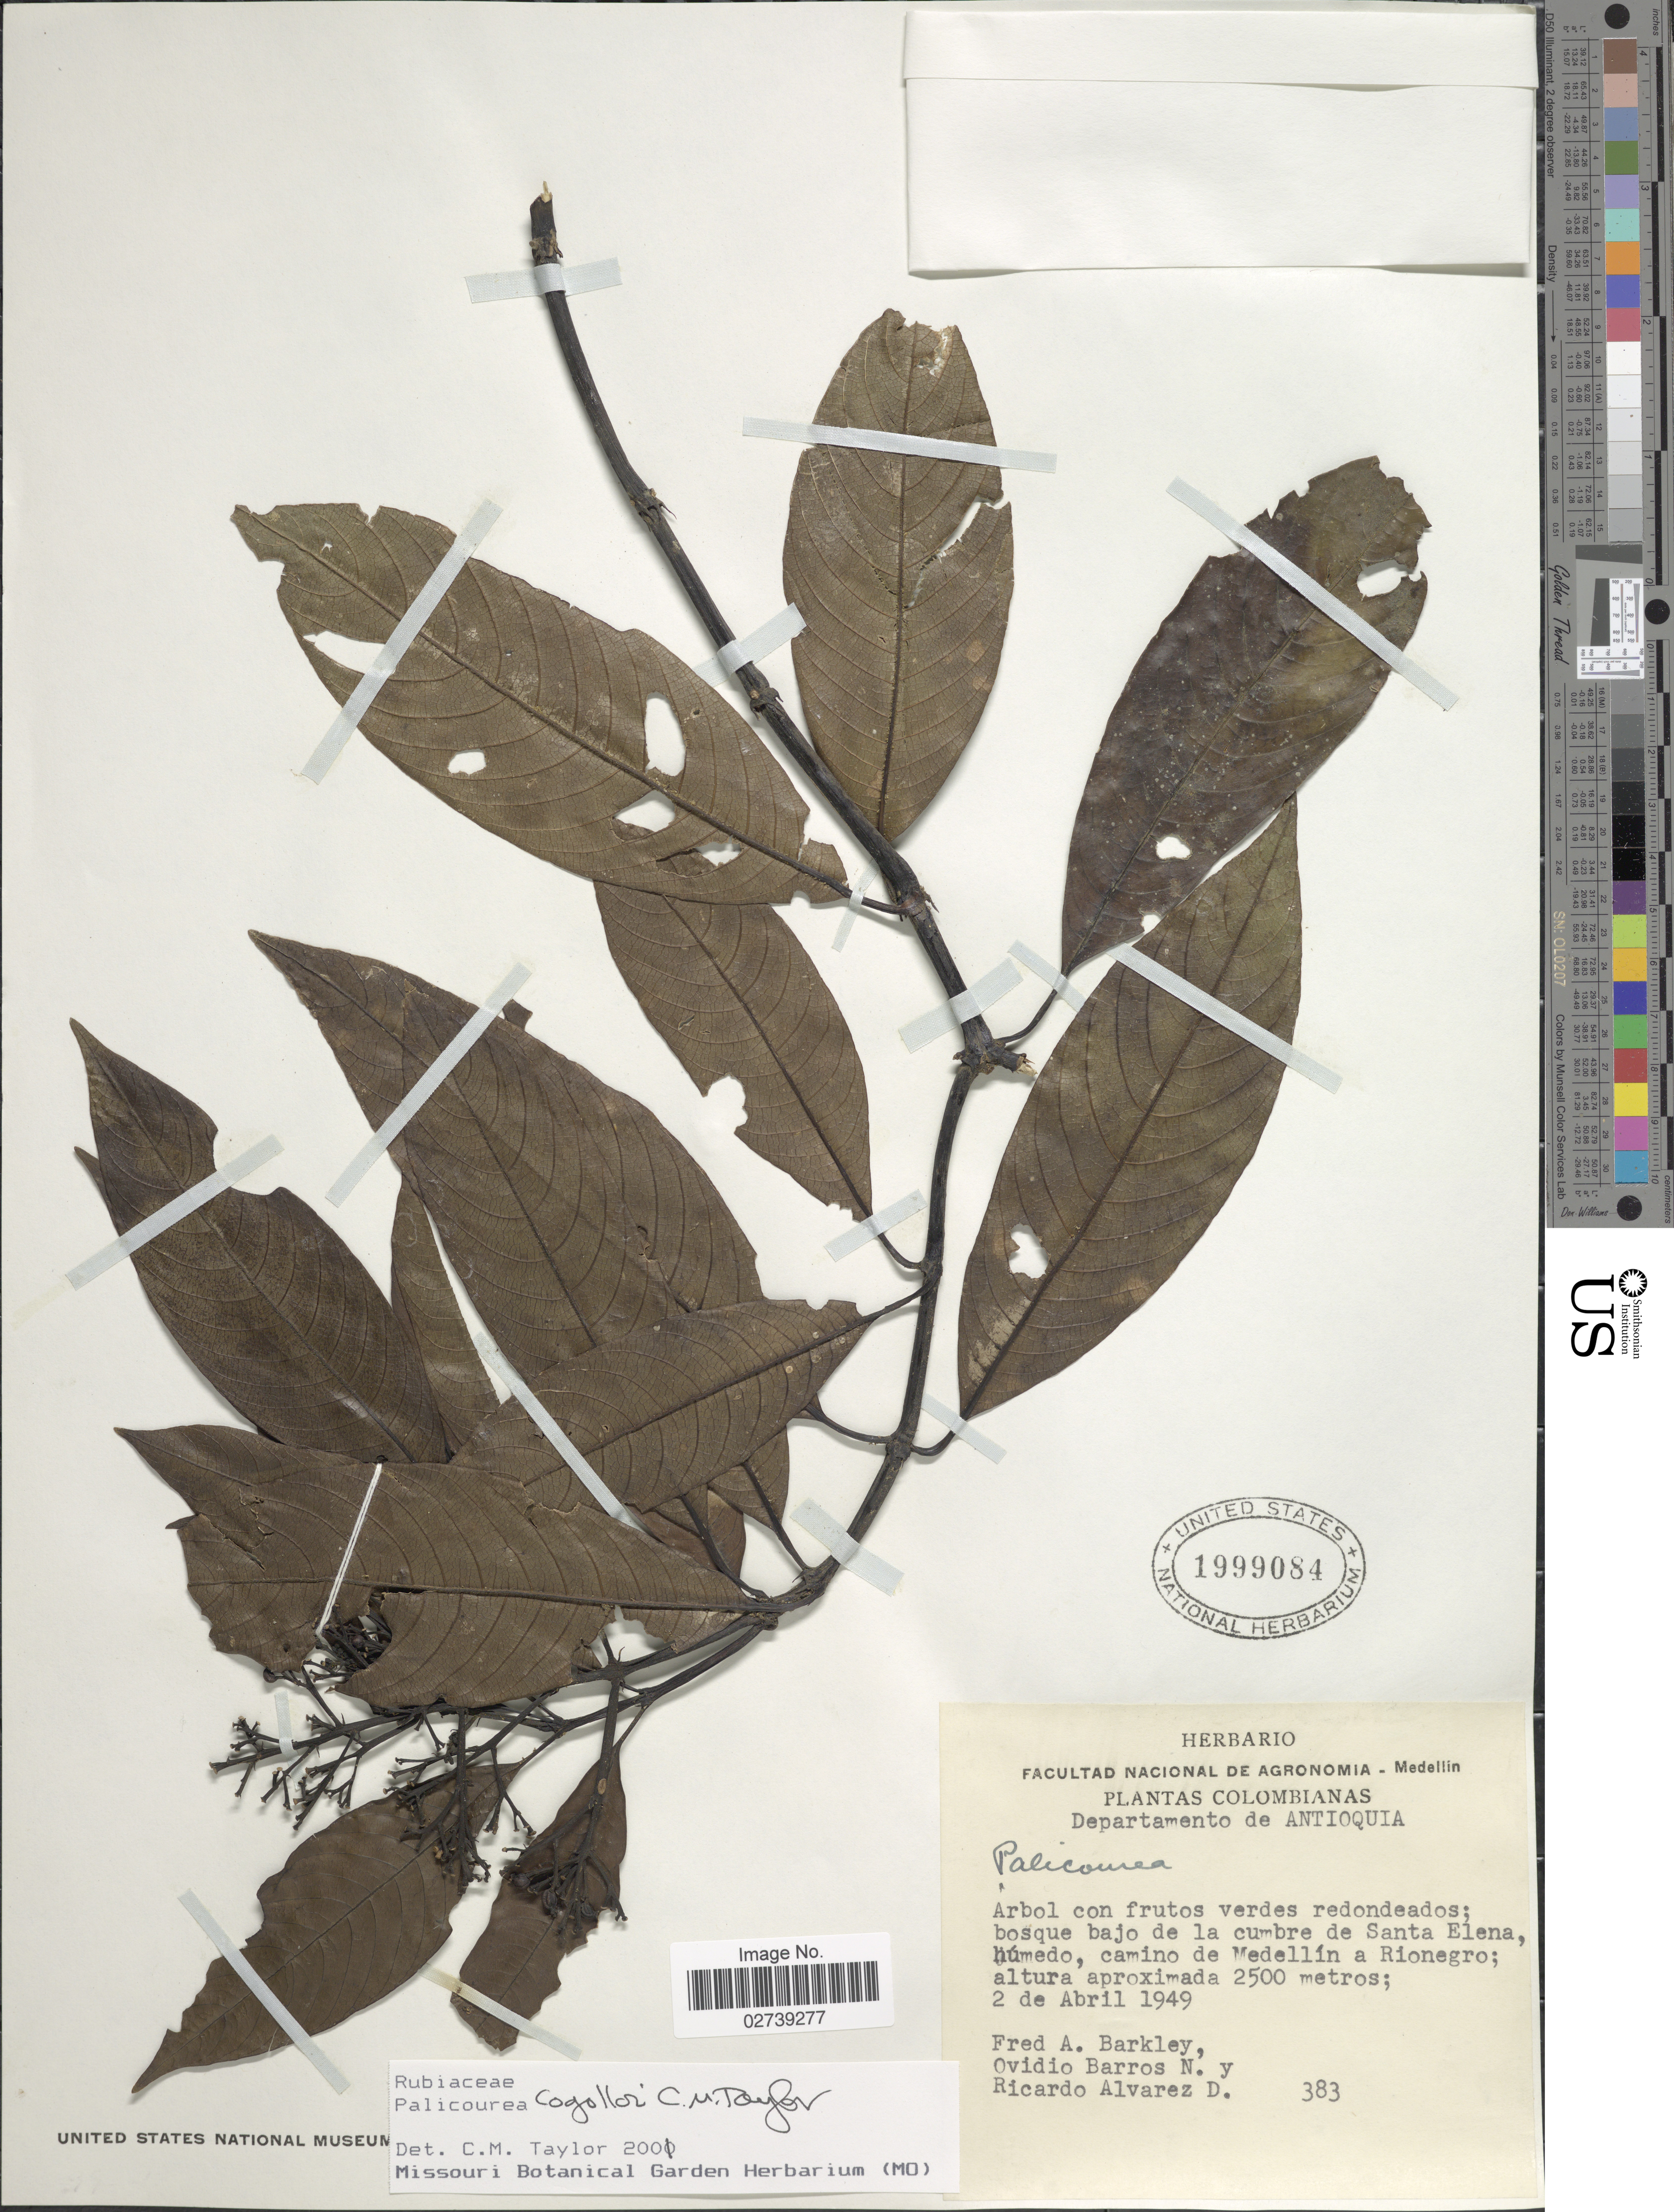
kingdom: Plantae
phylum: Tracheophyta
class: Magnoliopsida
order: Gentianales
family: Rubiaceae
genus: Palicourea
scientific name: Palicourea cogolloi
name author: C.M. Taylor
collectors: F. A. Barkley, O. Barros N. & R. Alvarez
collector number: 383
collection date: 1949-04-02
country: Colombia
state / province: Antioquia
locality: Departamento de Antioquia. Bosque bajo de la cumbre de Santa Elena, humedo, camino de Medellin a Rionegro.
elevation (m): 2500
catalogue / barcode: US 1999084